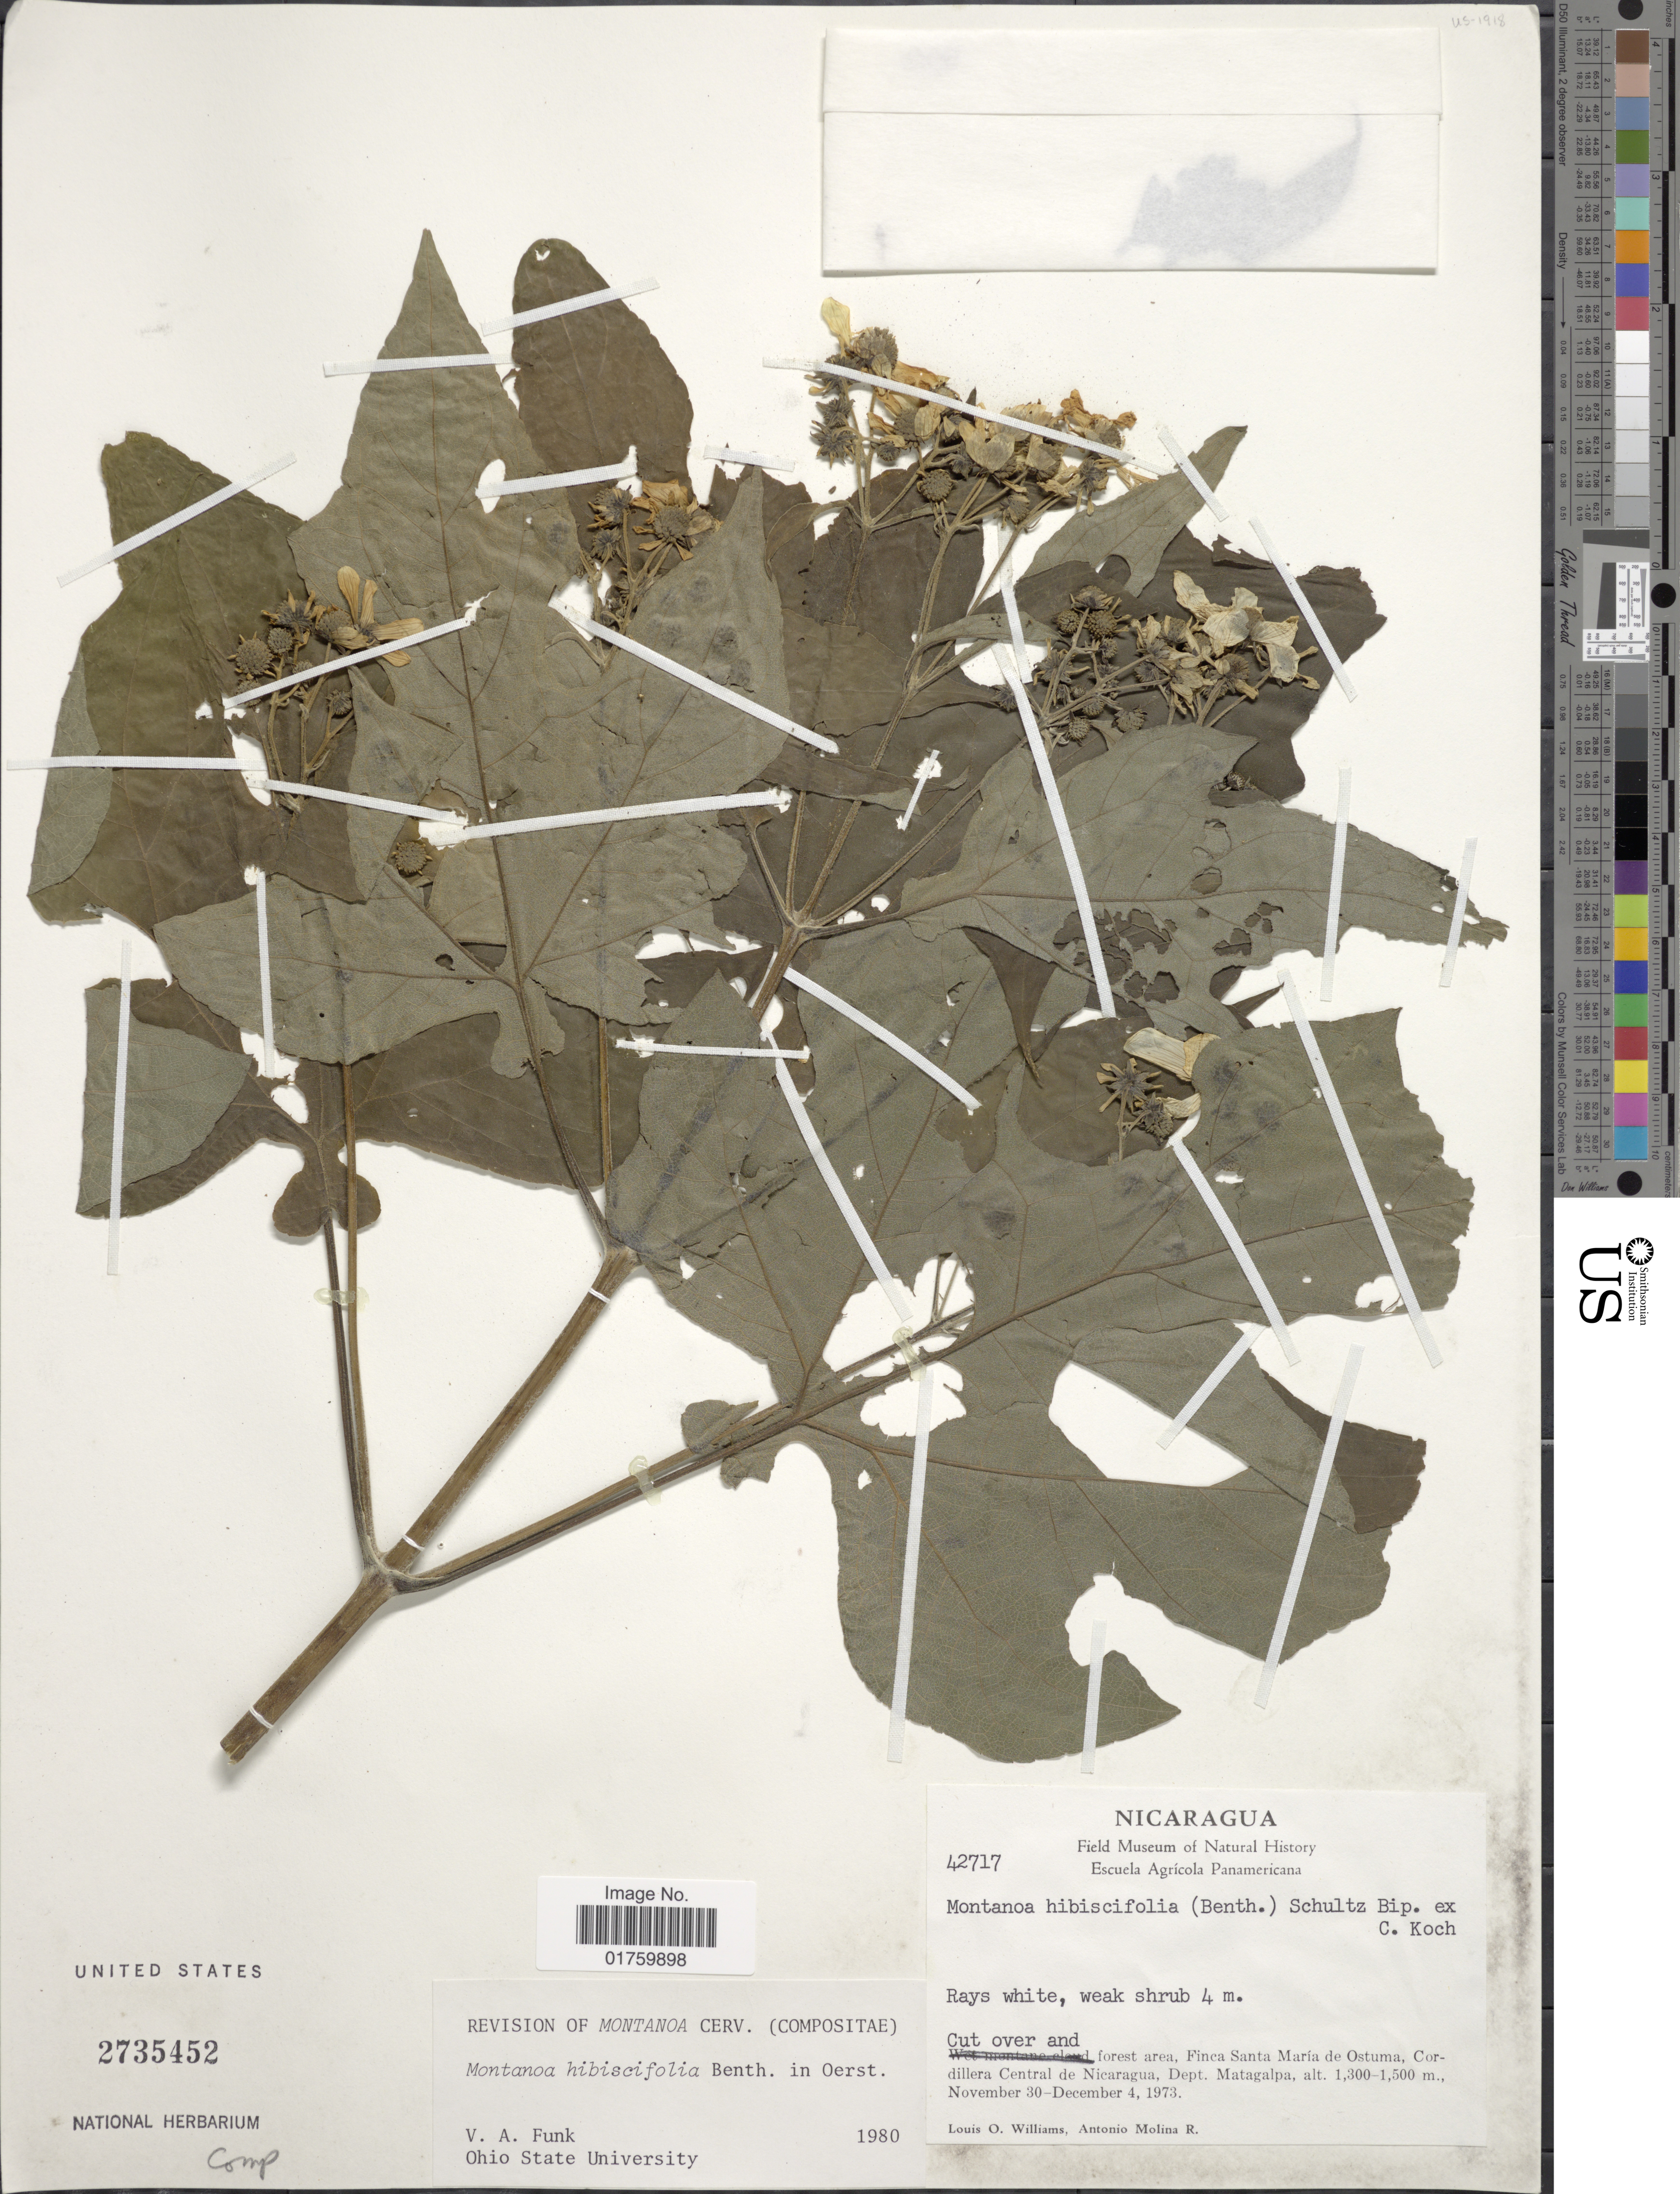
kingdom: Plantae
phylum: Tracheophyta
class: Magnoliopsida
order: Asterales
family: Asteraceae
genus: Montanoa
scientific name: Montanoa hibiscifolia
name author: Benth.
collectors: L. O. Williams & A. Molina R.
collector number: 42717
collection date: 1973-11-30/1973-12-04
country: Nicaragua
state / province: Matagalpa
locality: Cut over and forest area, Finca Santa Maria de Ostuma, Cordillera Central de Nicaragua.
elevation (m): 1300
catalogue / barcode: US 2735452